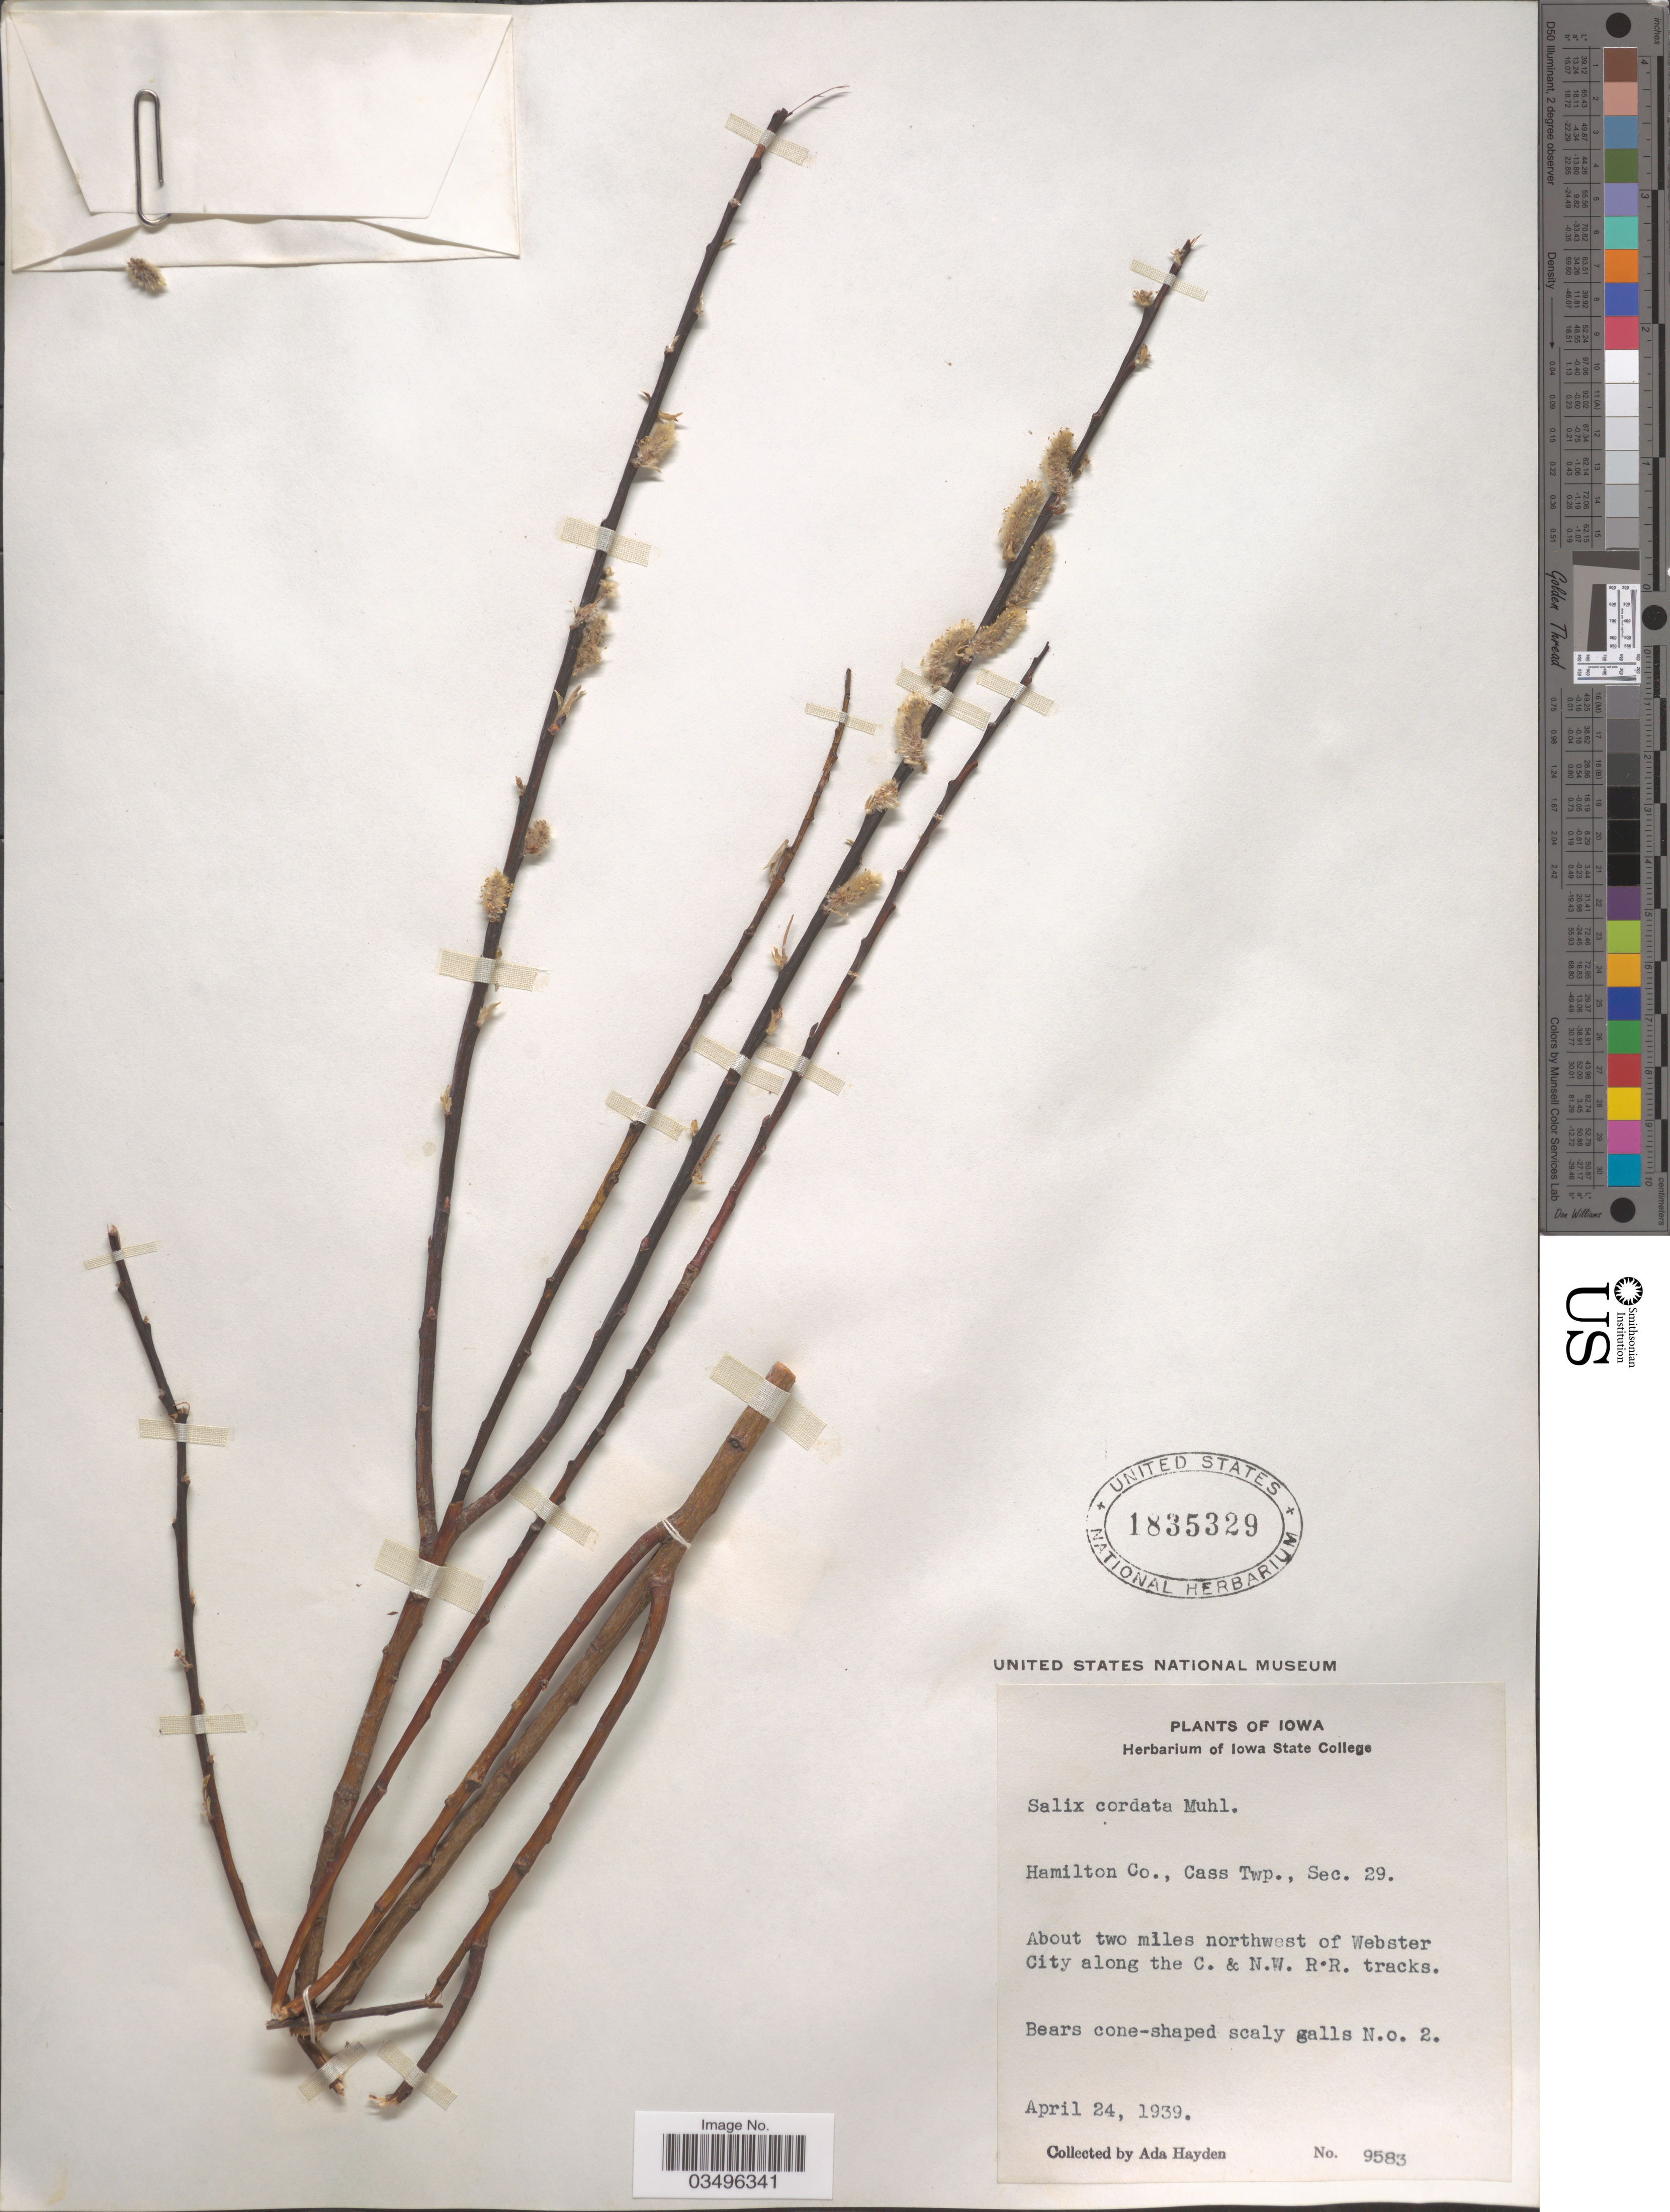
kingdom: Plantae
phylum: Tracheophyta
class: Magnoliopsida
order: Malpighiales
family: Salicaceae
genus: Salix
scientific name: Salix cordata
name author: Michx.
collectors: Ada Hayden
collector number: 9583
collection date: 1939-04-24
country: United States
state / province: Iowa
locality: Hamilton Co., Cass Twp., Sec. 29. About two miles northwest of Webster City along the C. & N.W. R.R. tracks.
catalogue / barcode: US 1835329